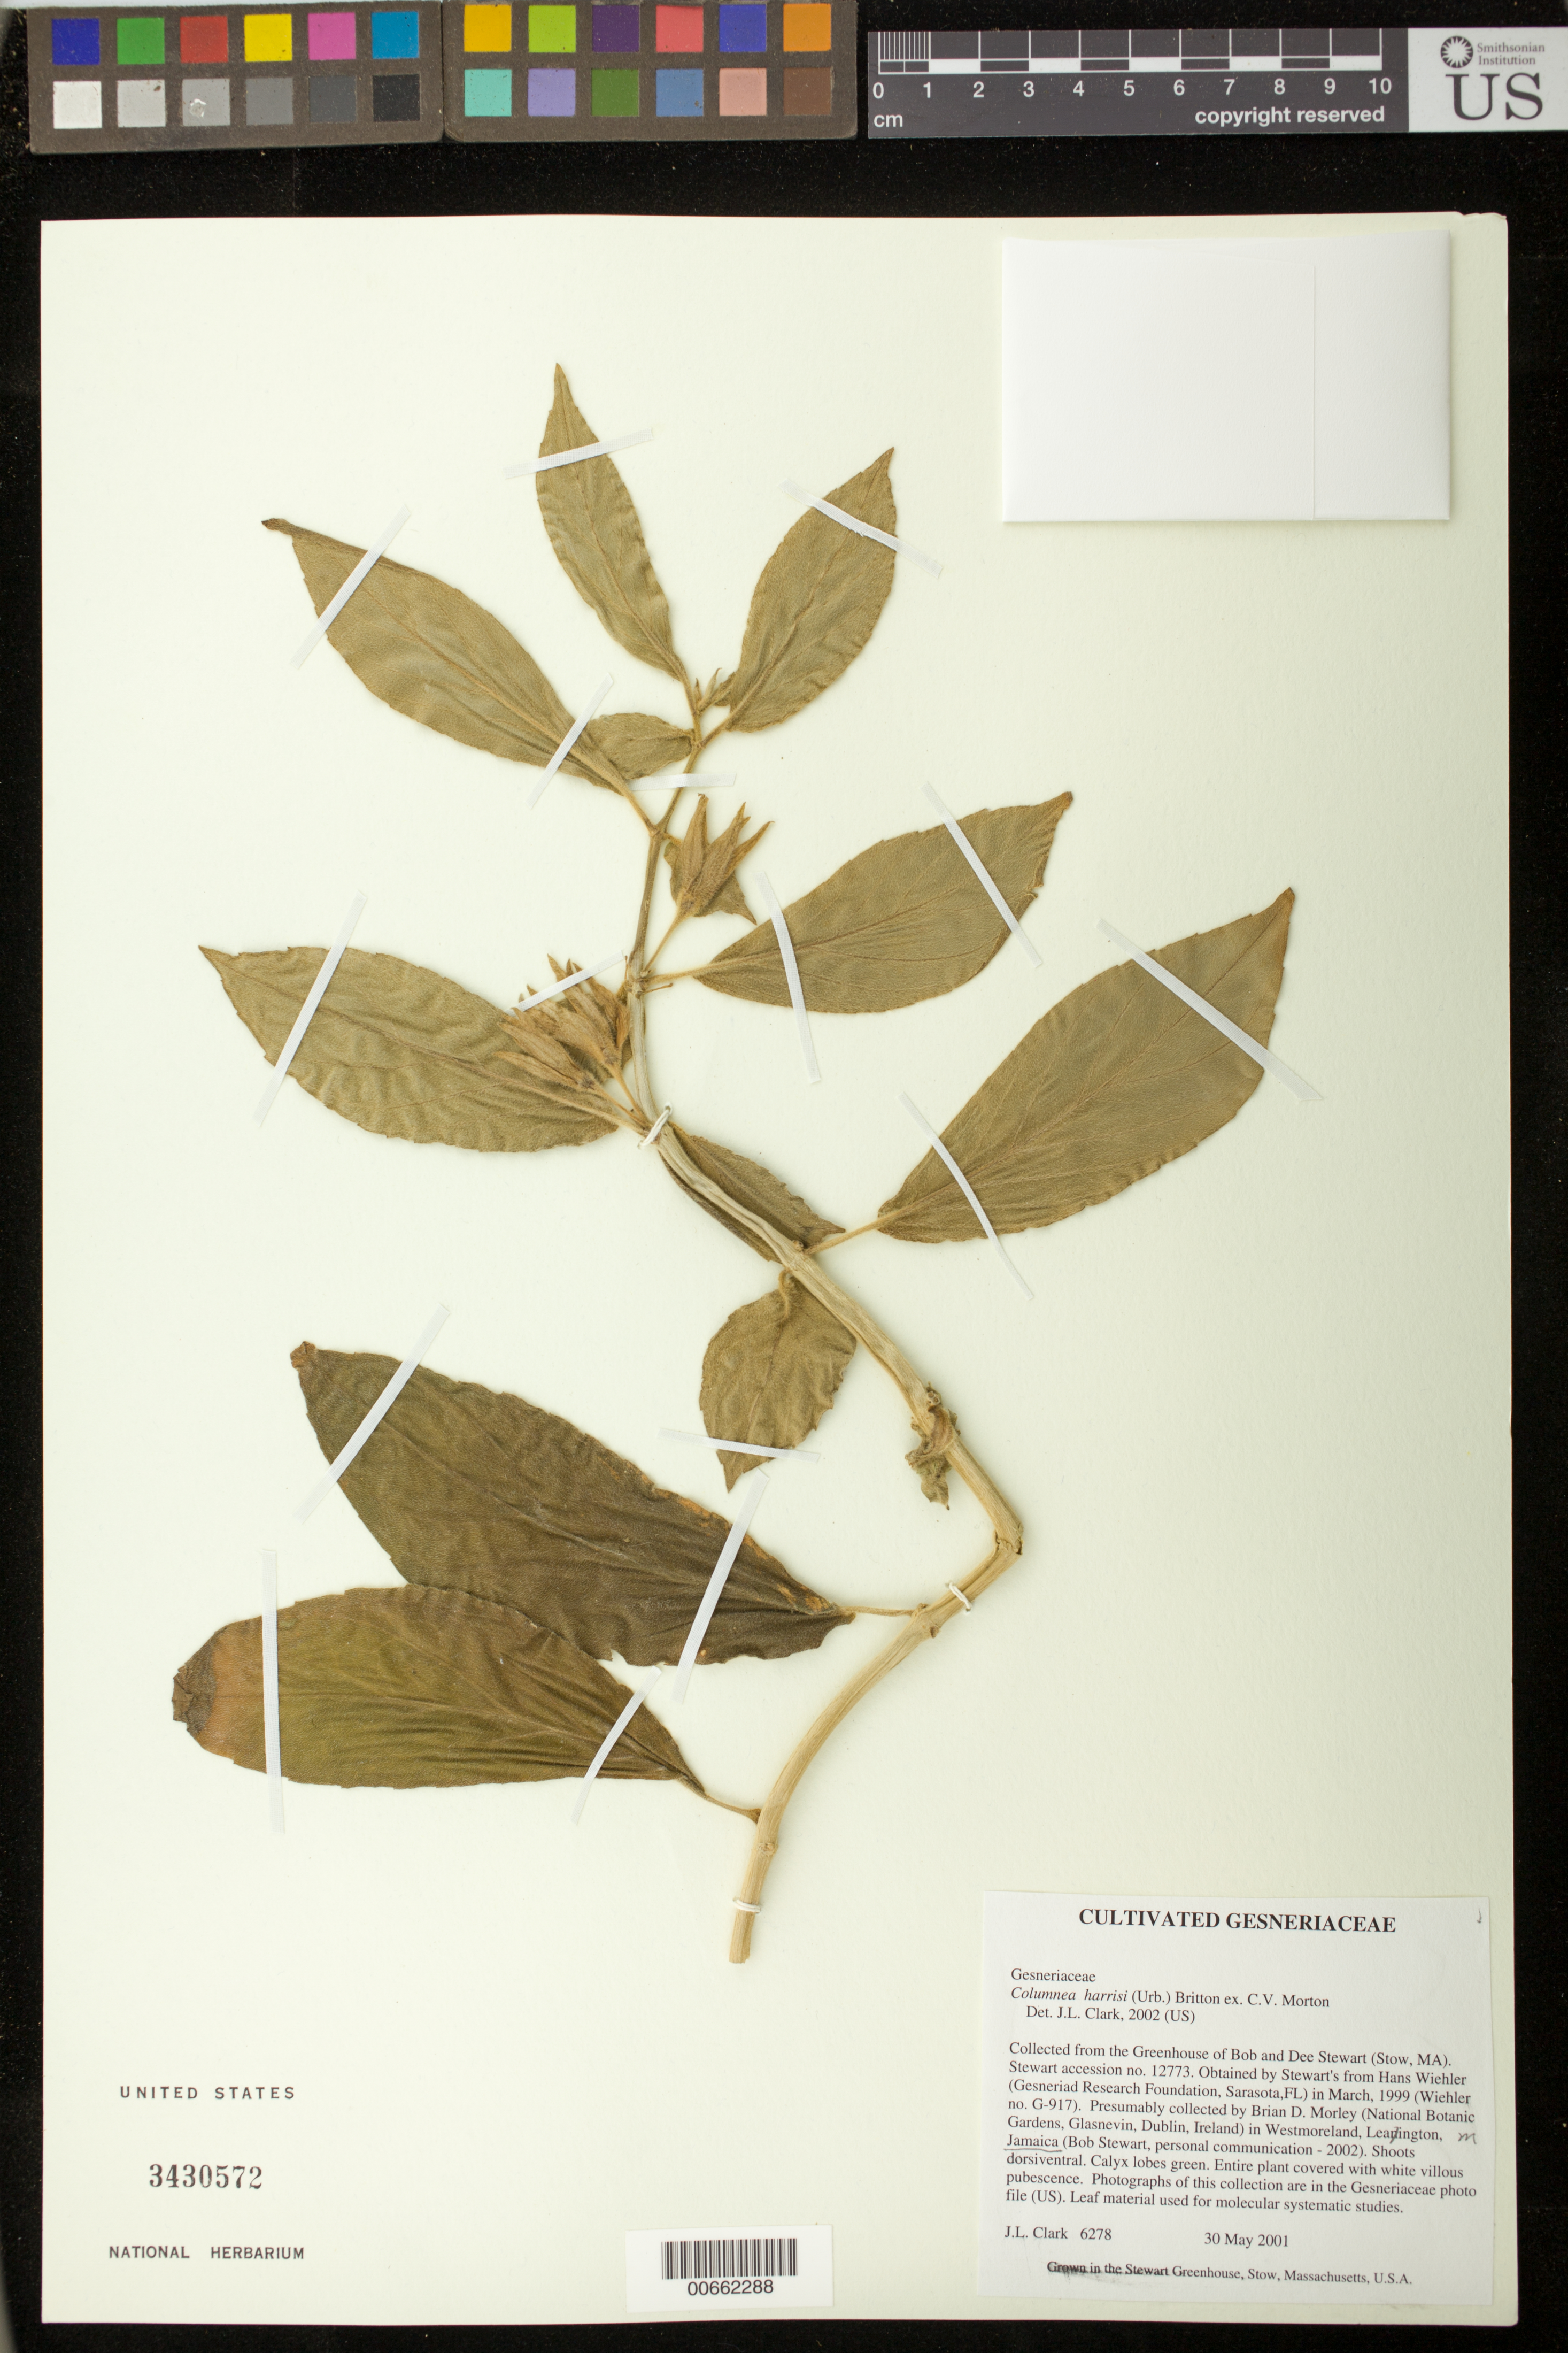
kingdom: Plantae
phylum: Tracheophyta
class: Magnoliopsida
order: Lamiales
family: Gesneriaceae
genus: Columnea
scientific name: Columnea harrisii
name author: (Urb.) Britton ex C.V. Morton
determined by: Clark, J. L., (SEL), The Marie Selby Botanical Garden (UNITED STATES)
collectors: J. L. Clark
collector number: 6278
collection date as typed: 30 May 2001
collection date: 2001-05-30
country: Jamaica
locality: Grown in the Stewart Greenhouse, Stow, Massachusetts, U.S.A.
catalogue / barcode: US 3430572